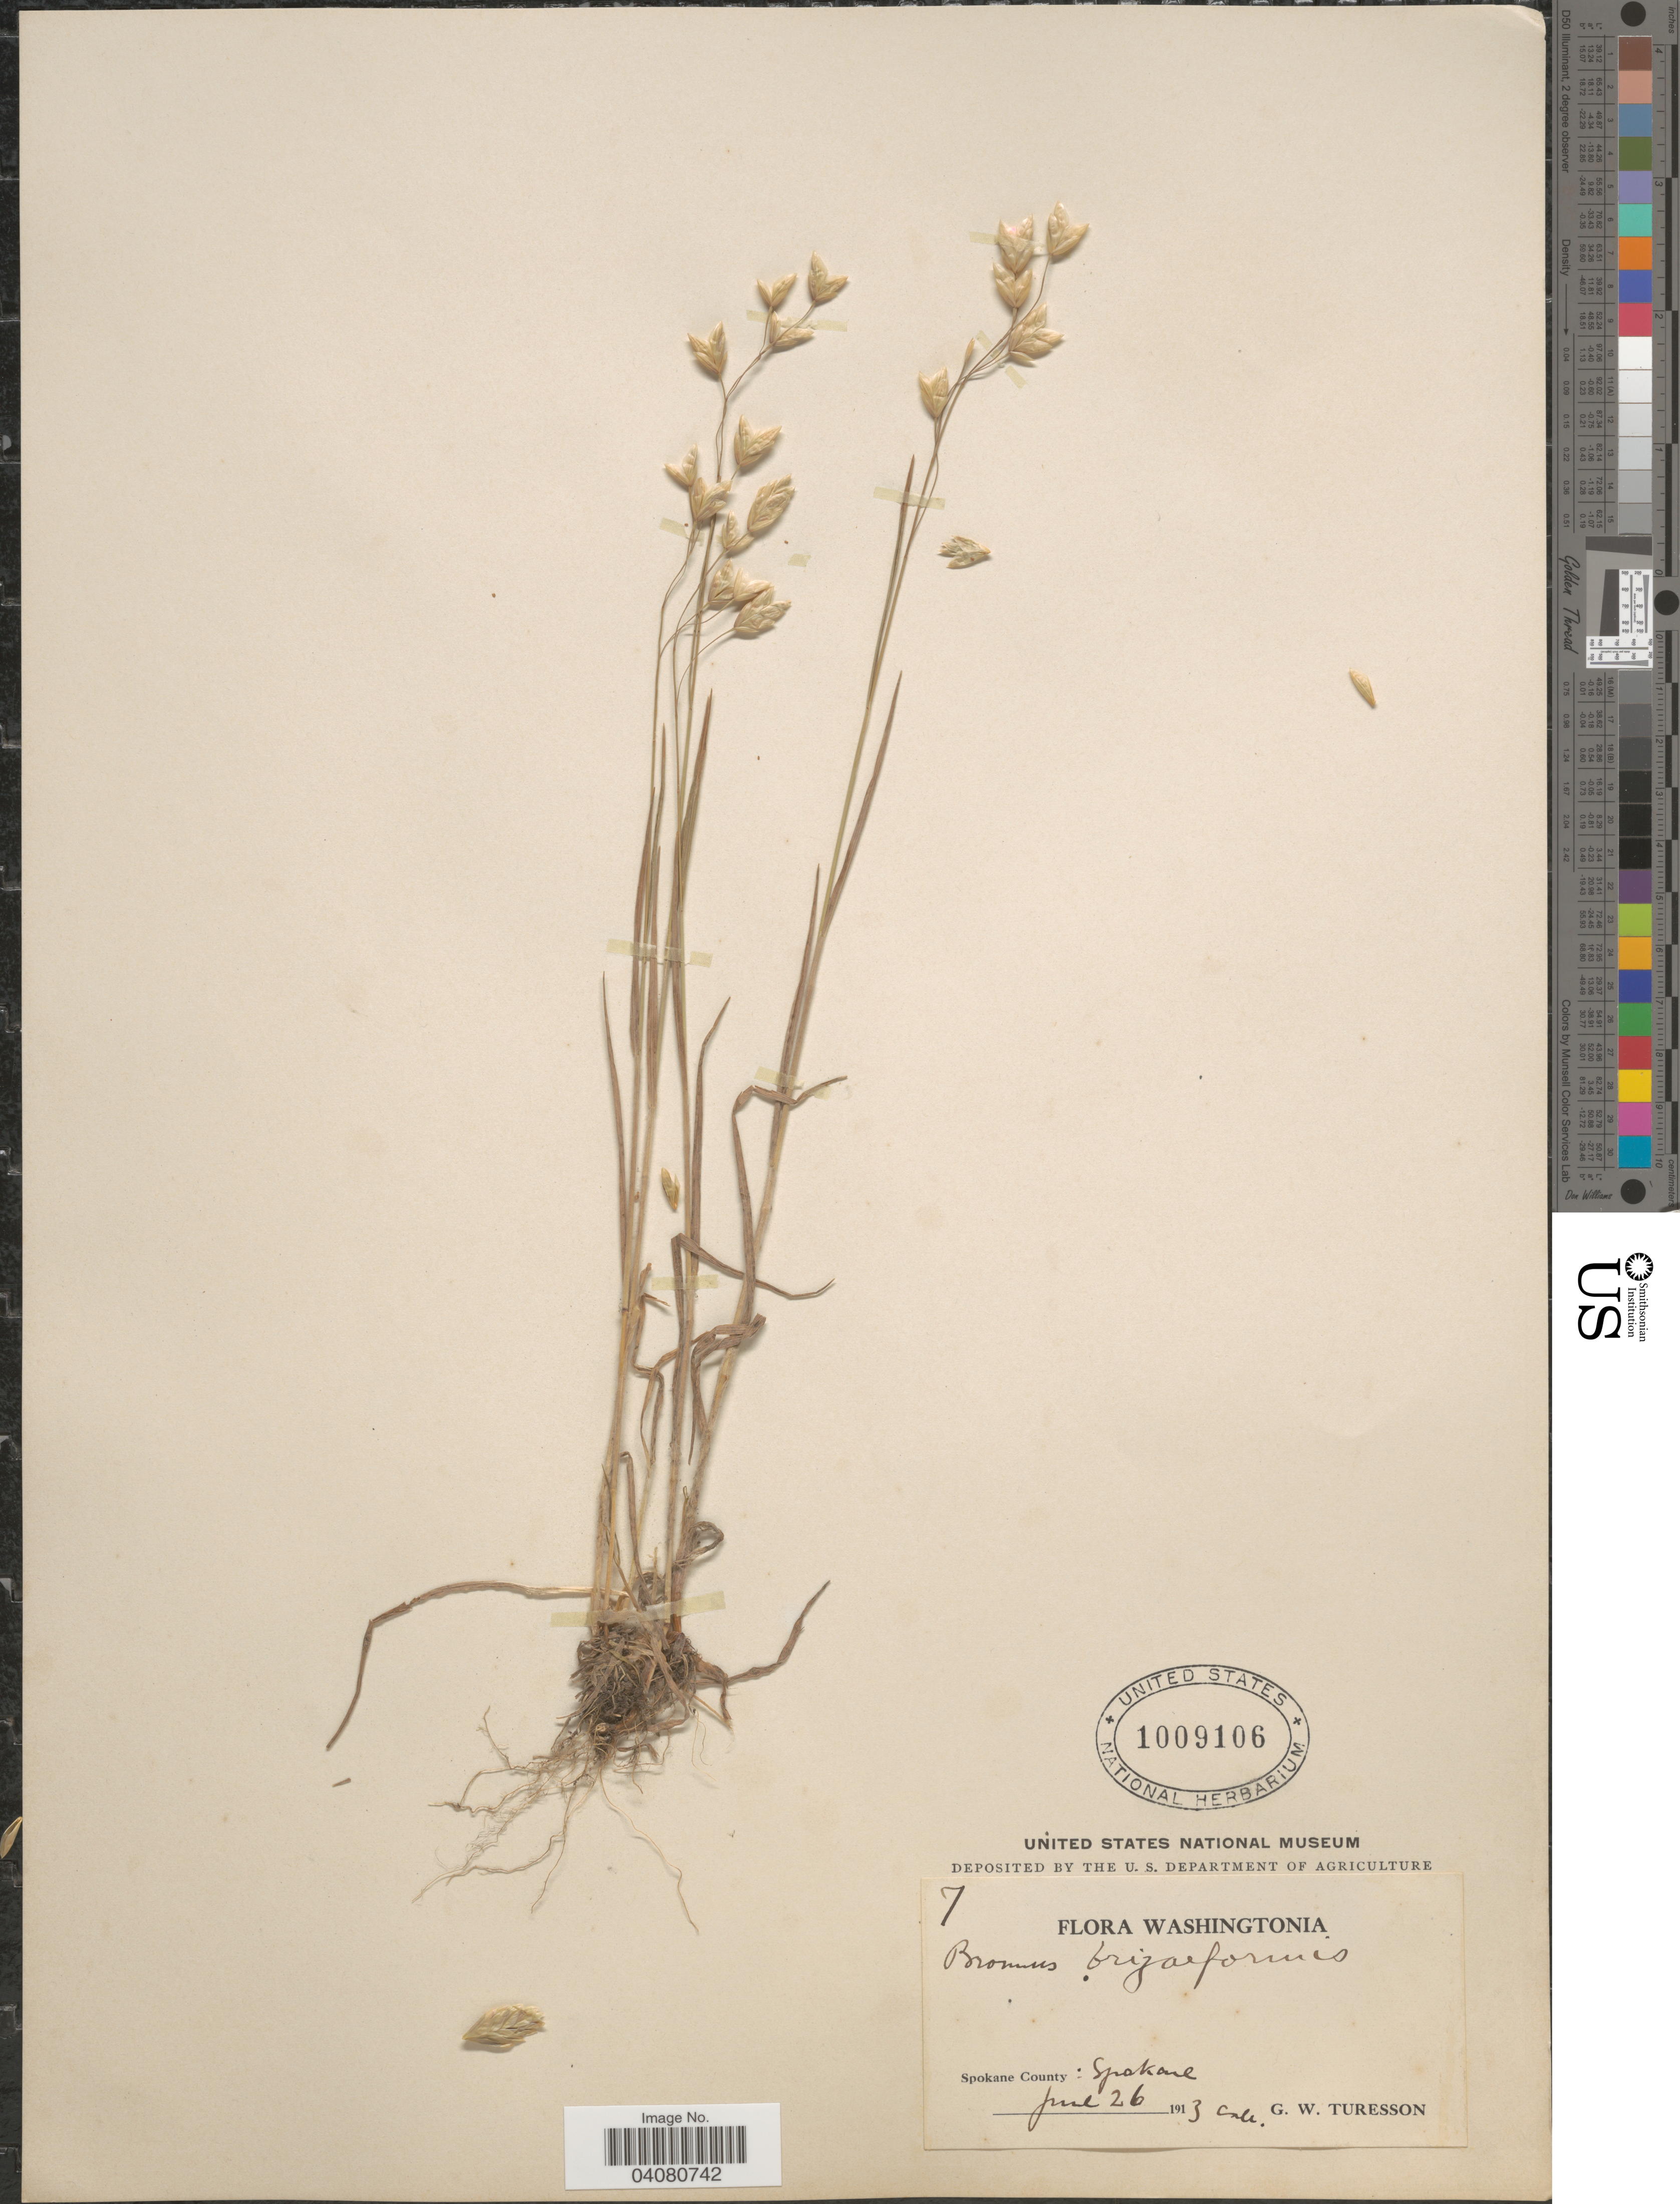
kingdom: Plantae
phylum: Tracheophyta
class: Liliopsida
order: Poales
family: Poaceae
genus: Bromus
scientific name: Bromus briziformis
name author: Fisch. & C.A. Mey.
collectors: G. Turesson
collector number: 7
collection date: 1913-06-26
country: United States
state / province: Washington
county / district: Spokane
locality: Spokane County: Spokane.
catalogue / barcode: US 1009106